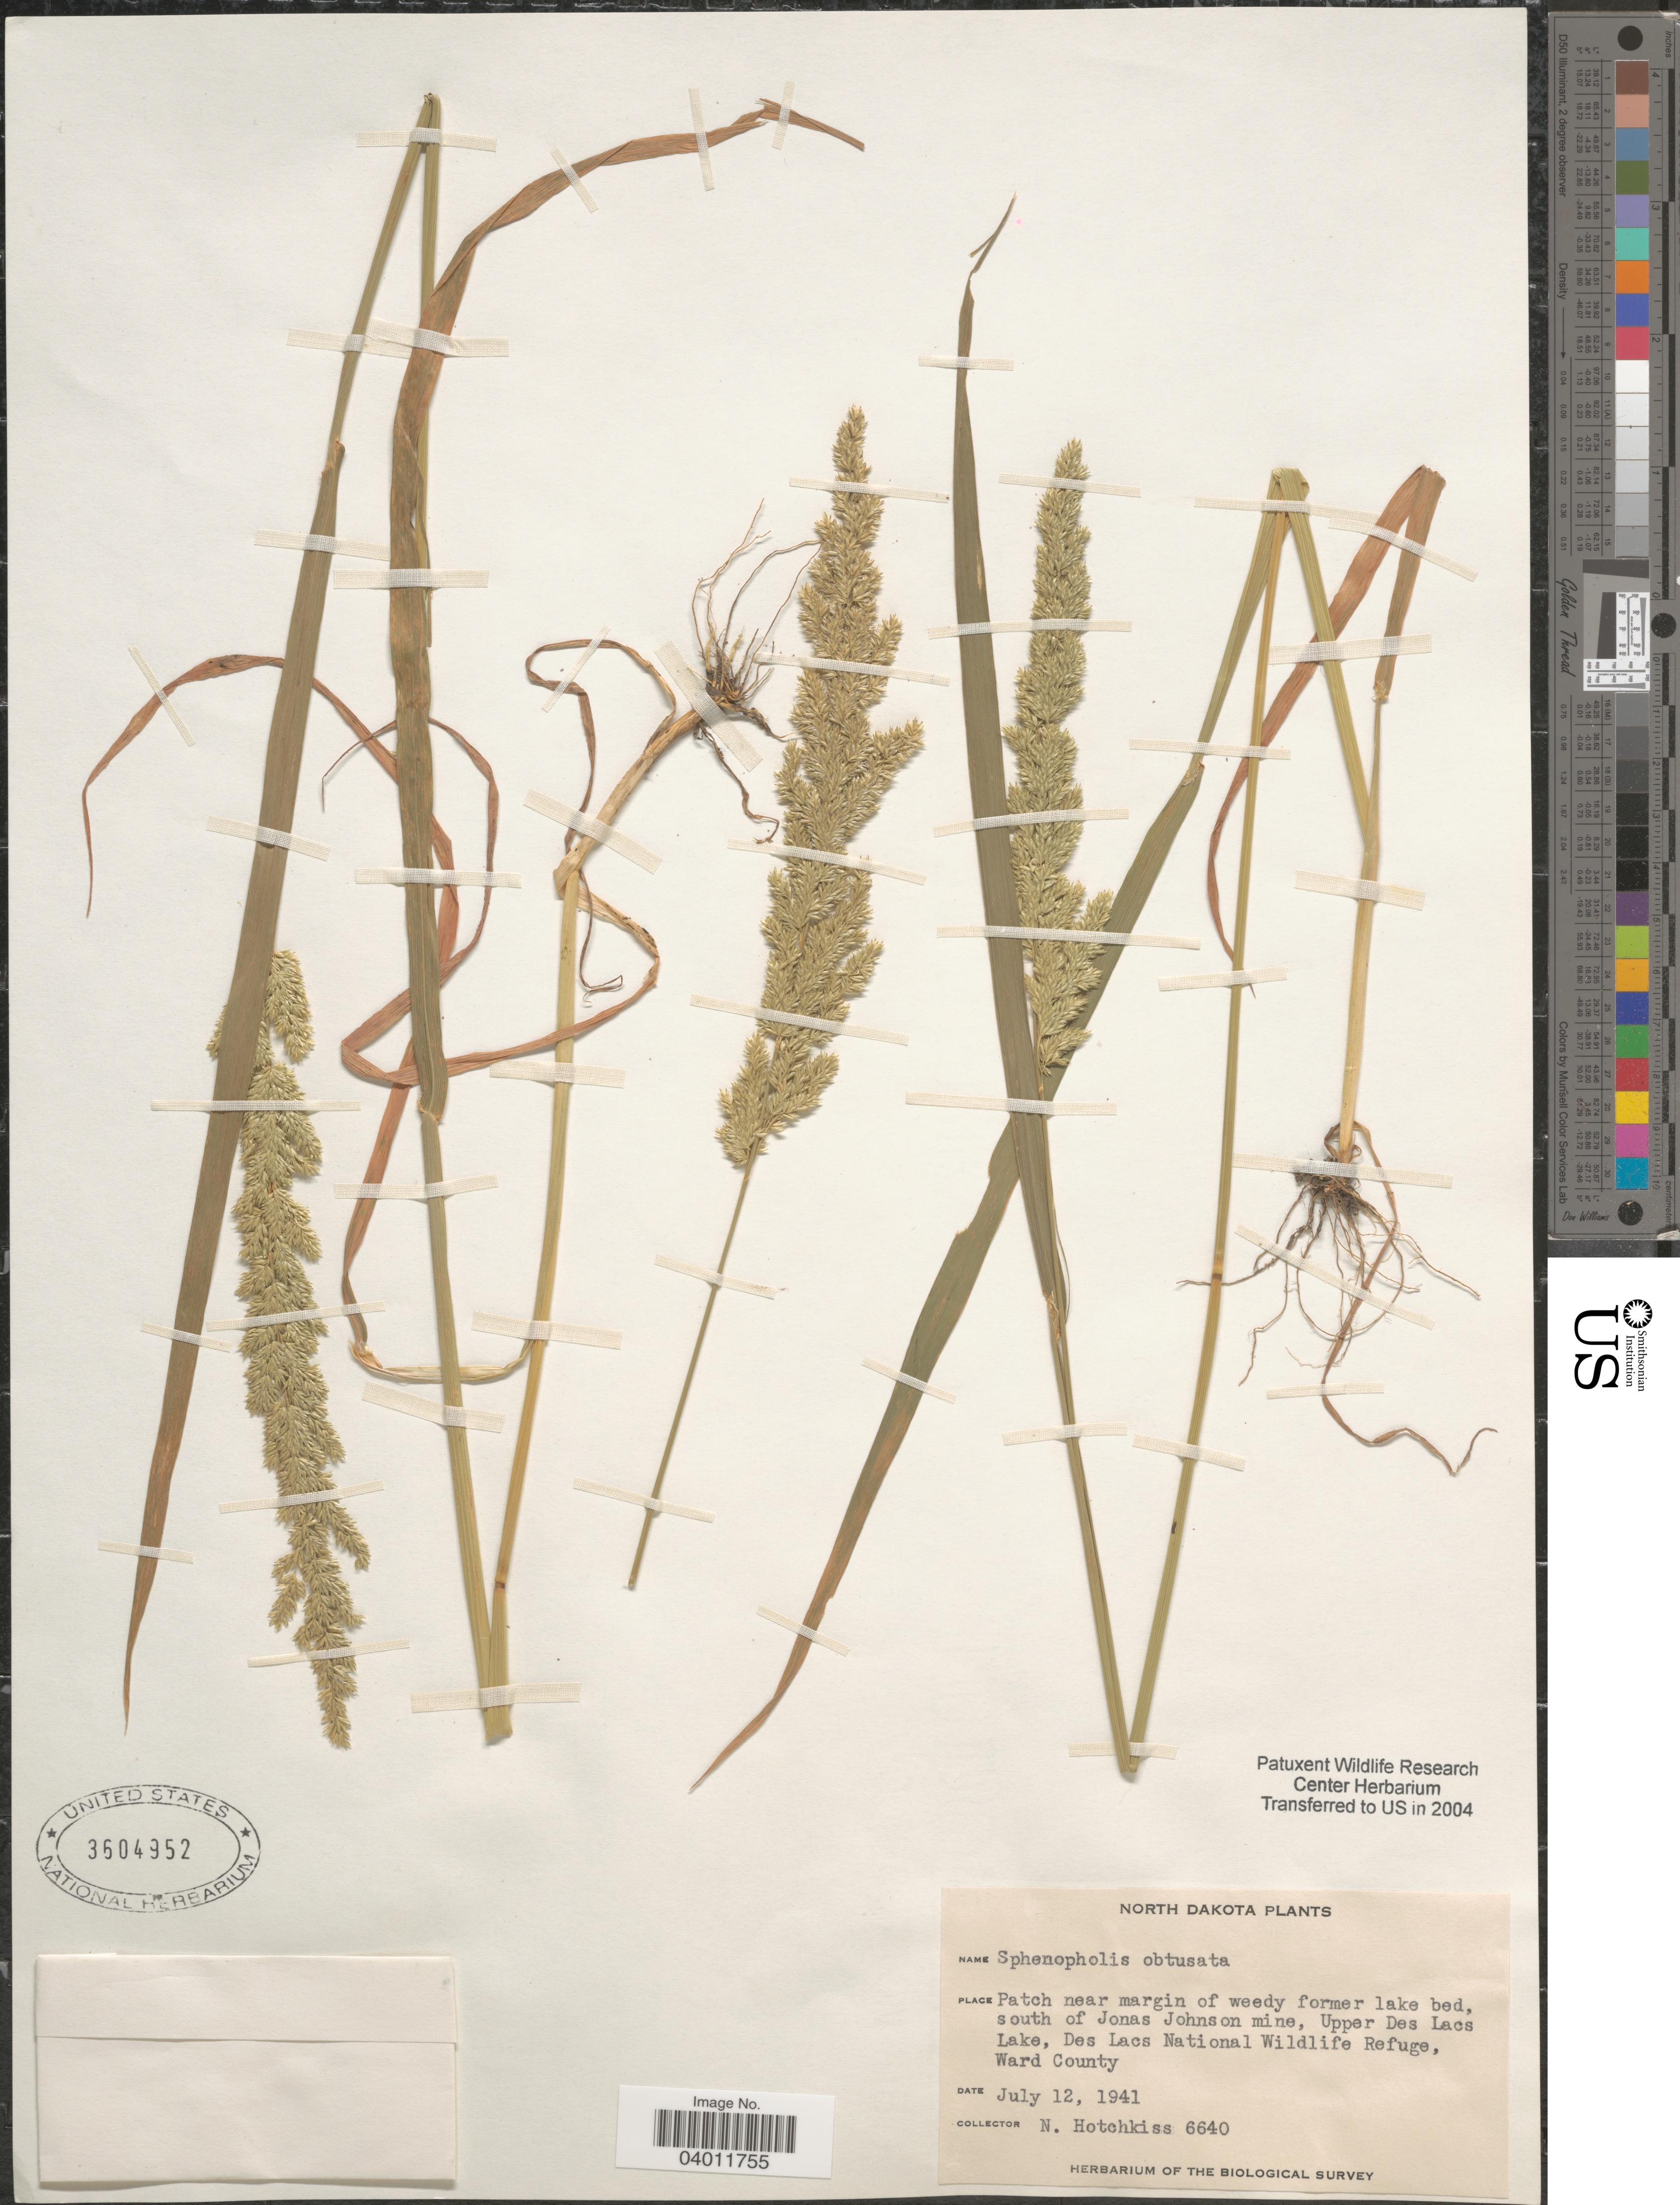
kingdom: Plantae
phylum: Tracheophyta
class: Liliopsida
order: Poales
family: Poaceae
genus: Sphenopholis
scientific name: Sphenopholis obtusata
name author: (Michx.) Scribn.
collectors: N. Hotchkiss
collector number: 6640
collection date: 1941-07-12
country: United States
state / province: North Dakota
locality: Patch near margin of weedy former lake bed, south of Jonas Johnson mine, Upper Des Lacs Lake, Des Lacs National Wildlife Refuge, Ward County.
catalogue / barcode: US 3604952